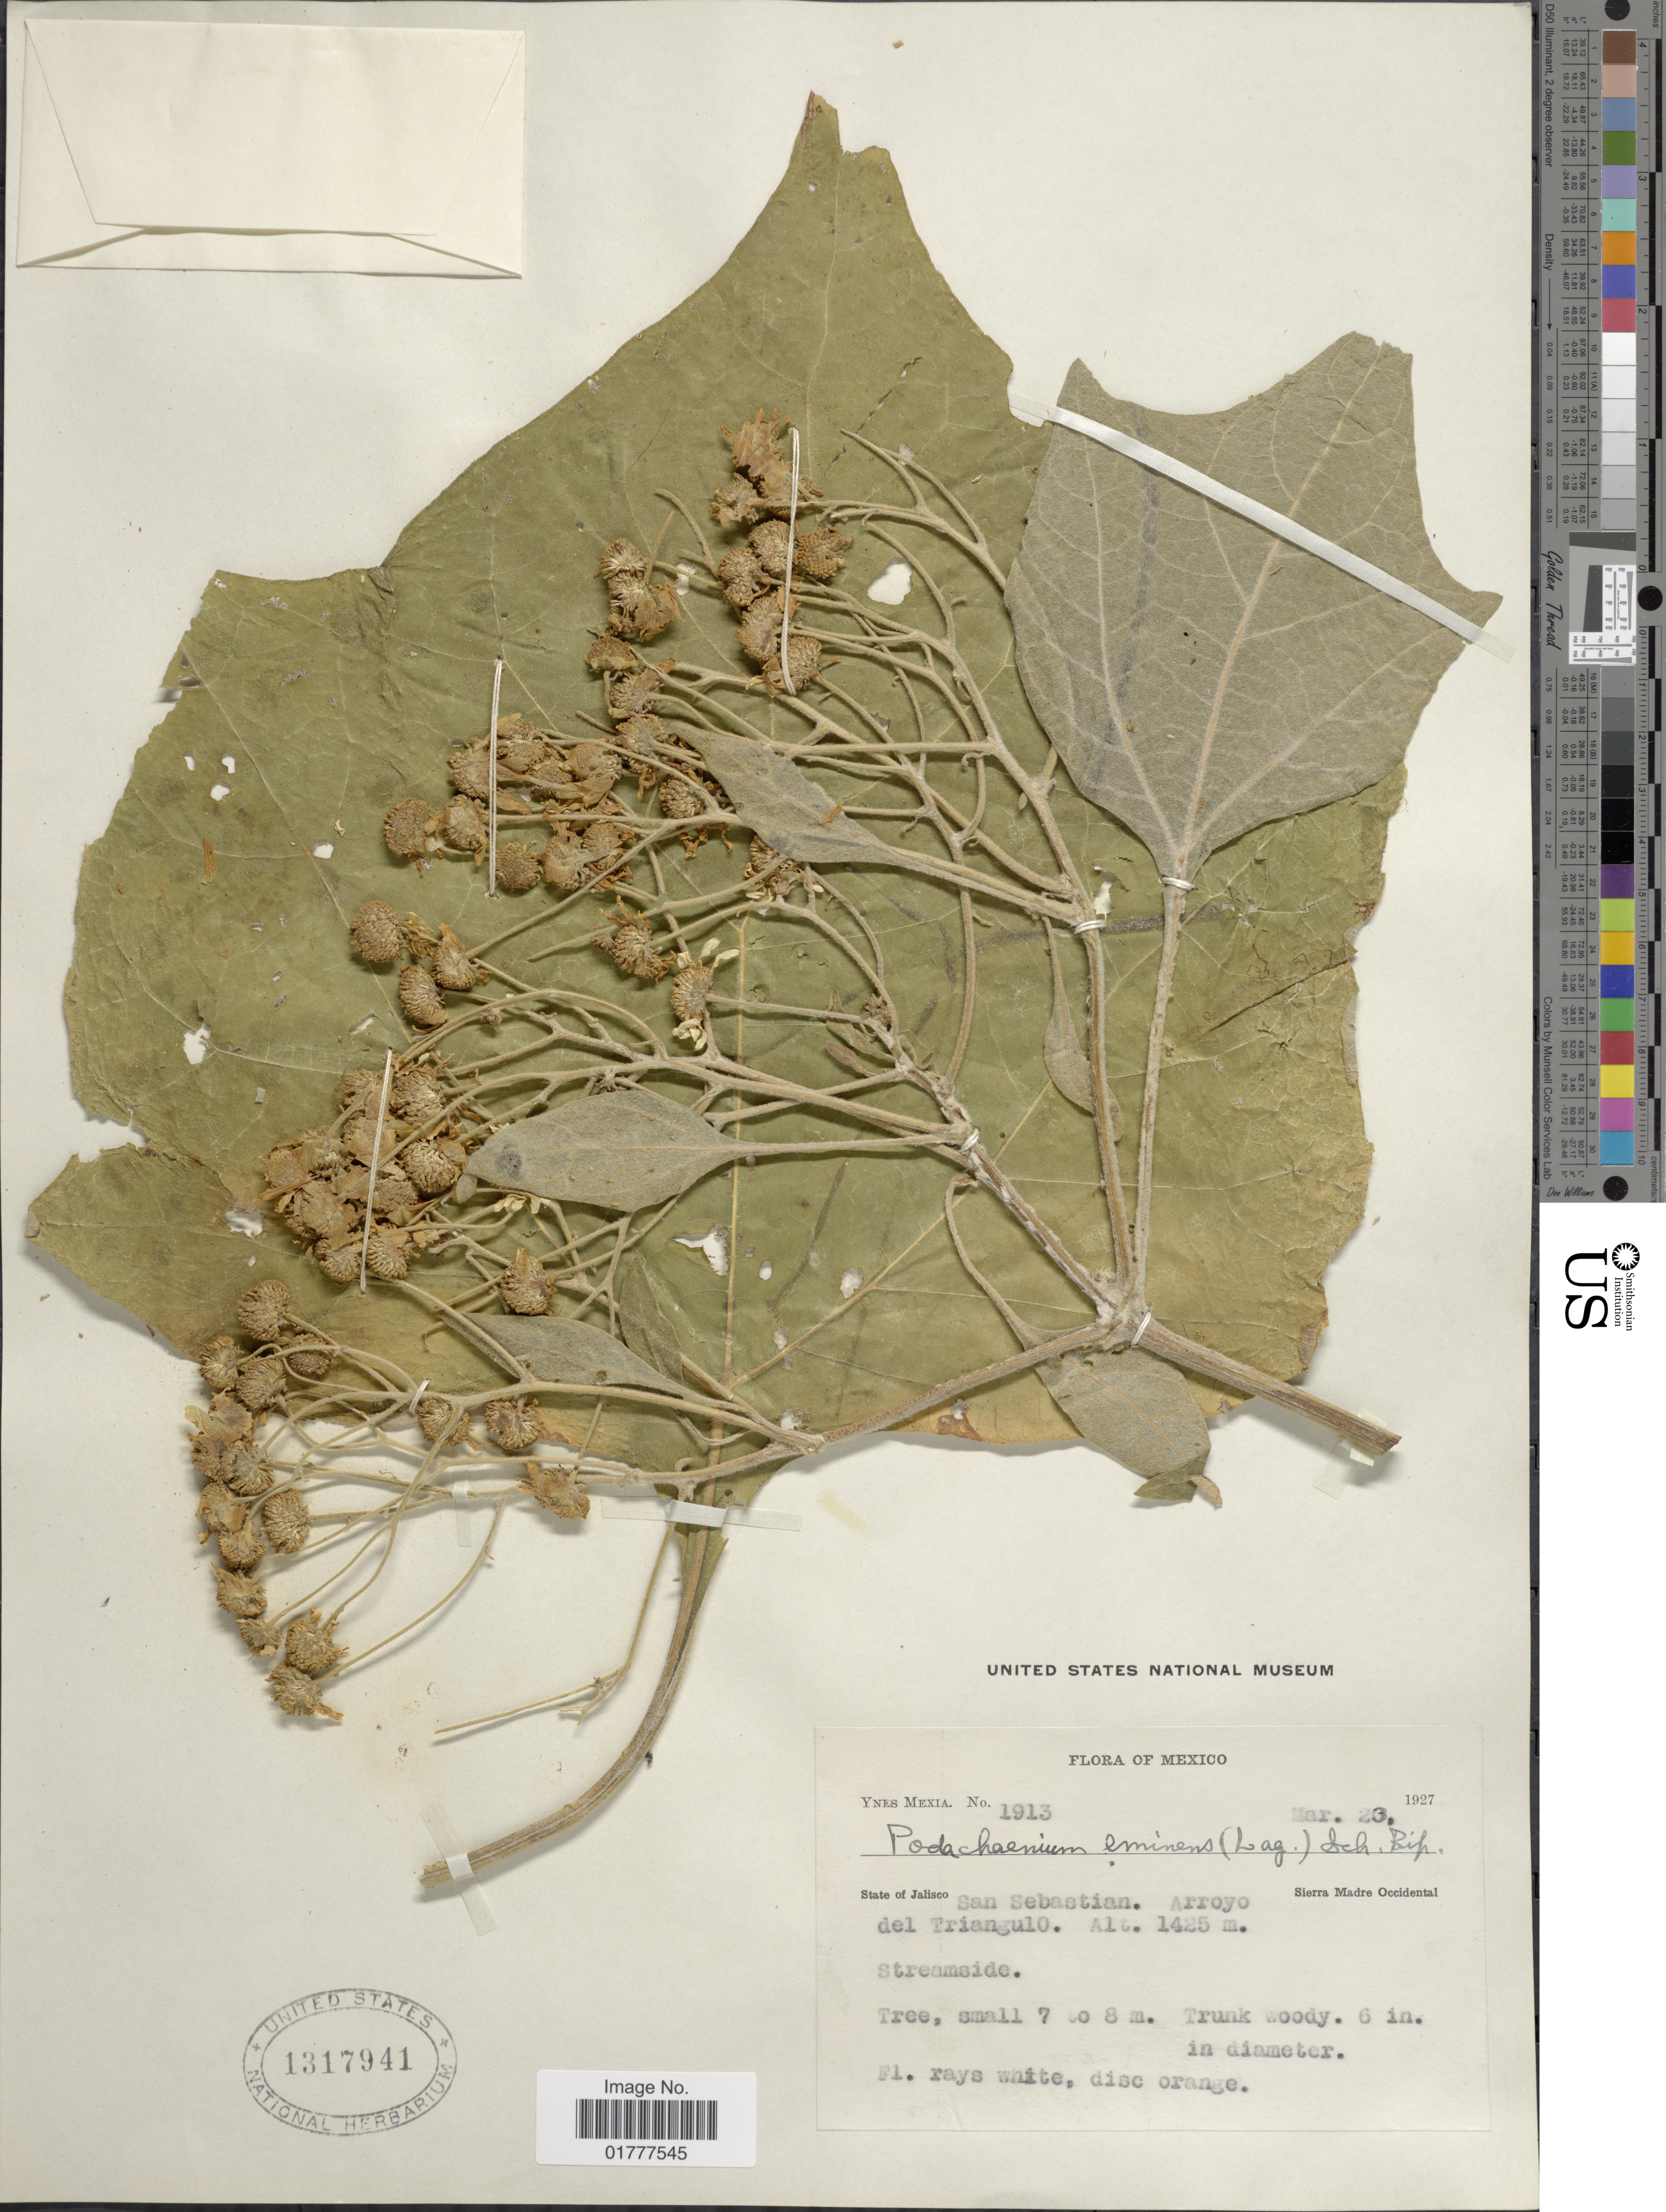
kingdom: Plantae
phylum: Tracheophyta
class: Magnoliopsida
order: Asterales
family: Asteraceae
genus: Podachaenium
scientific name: Podachaenium eminens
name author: (Lag.) Sch. Bip. ex Sch. Bip.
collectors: Y. Mexia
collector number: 1913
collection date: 1927-03-23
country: Mexico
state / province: Jalisco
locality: State of Jalisco: San Sebastian, Arroyo del Triangula, Sierra Madre Occidental.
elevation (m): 1425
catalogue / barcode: US 1317941